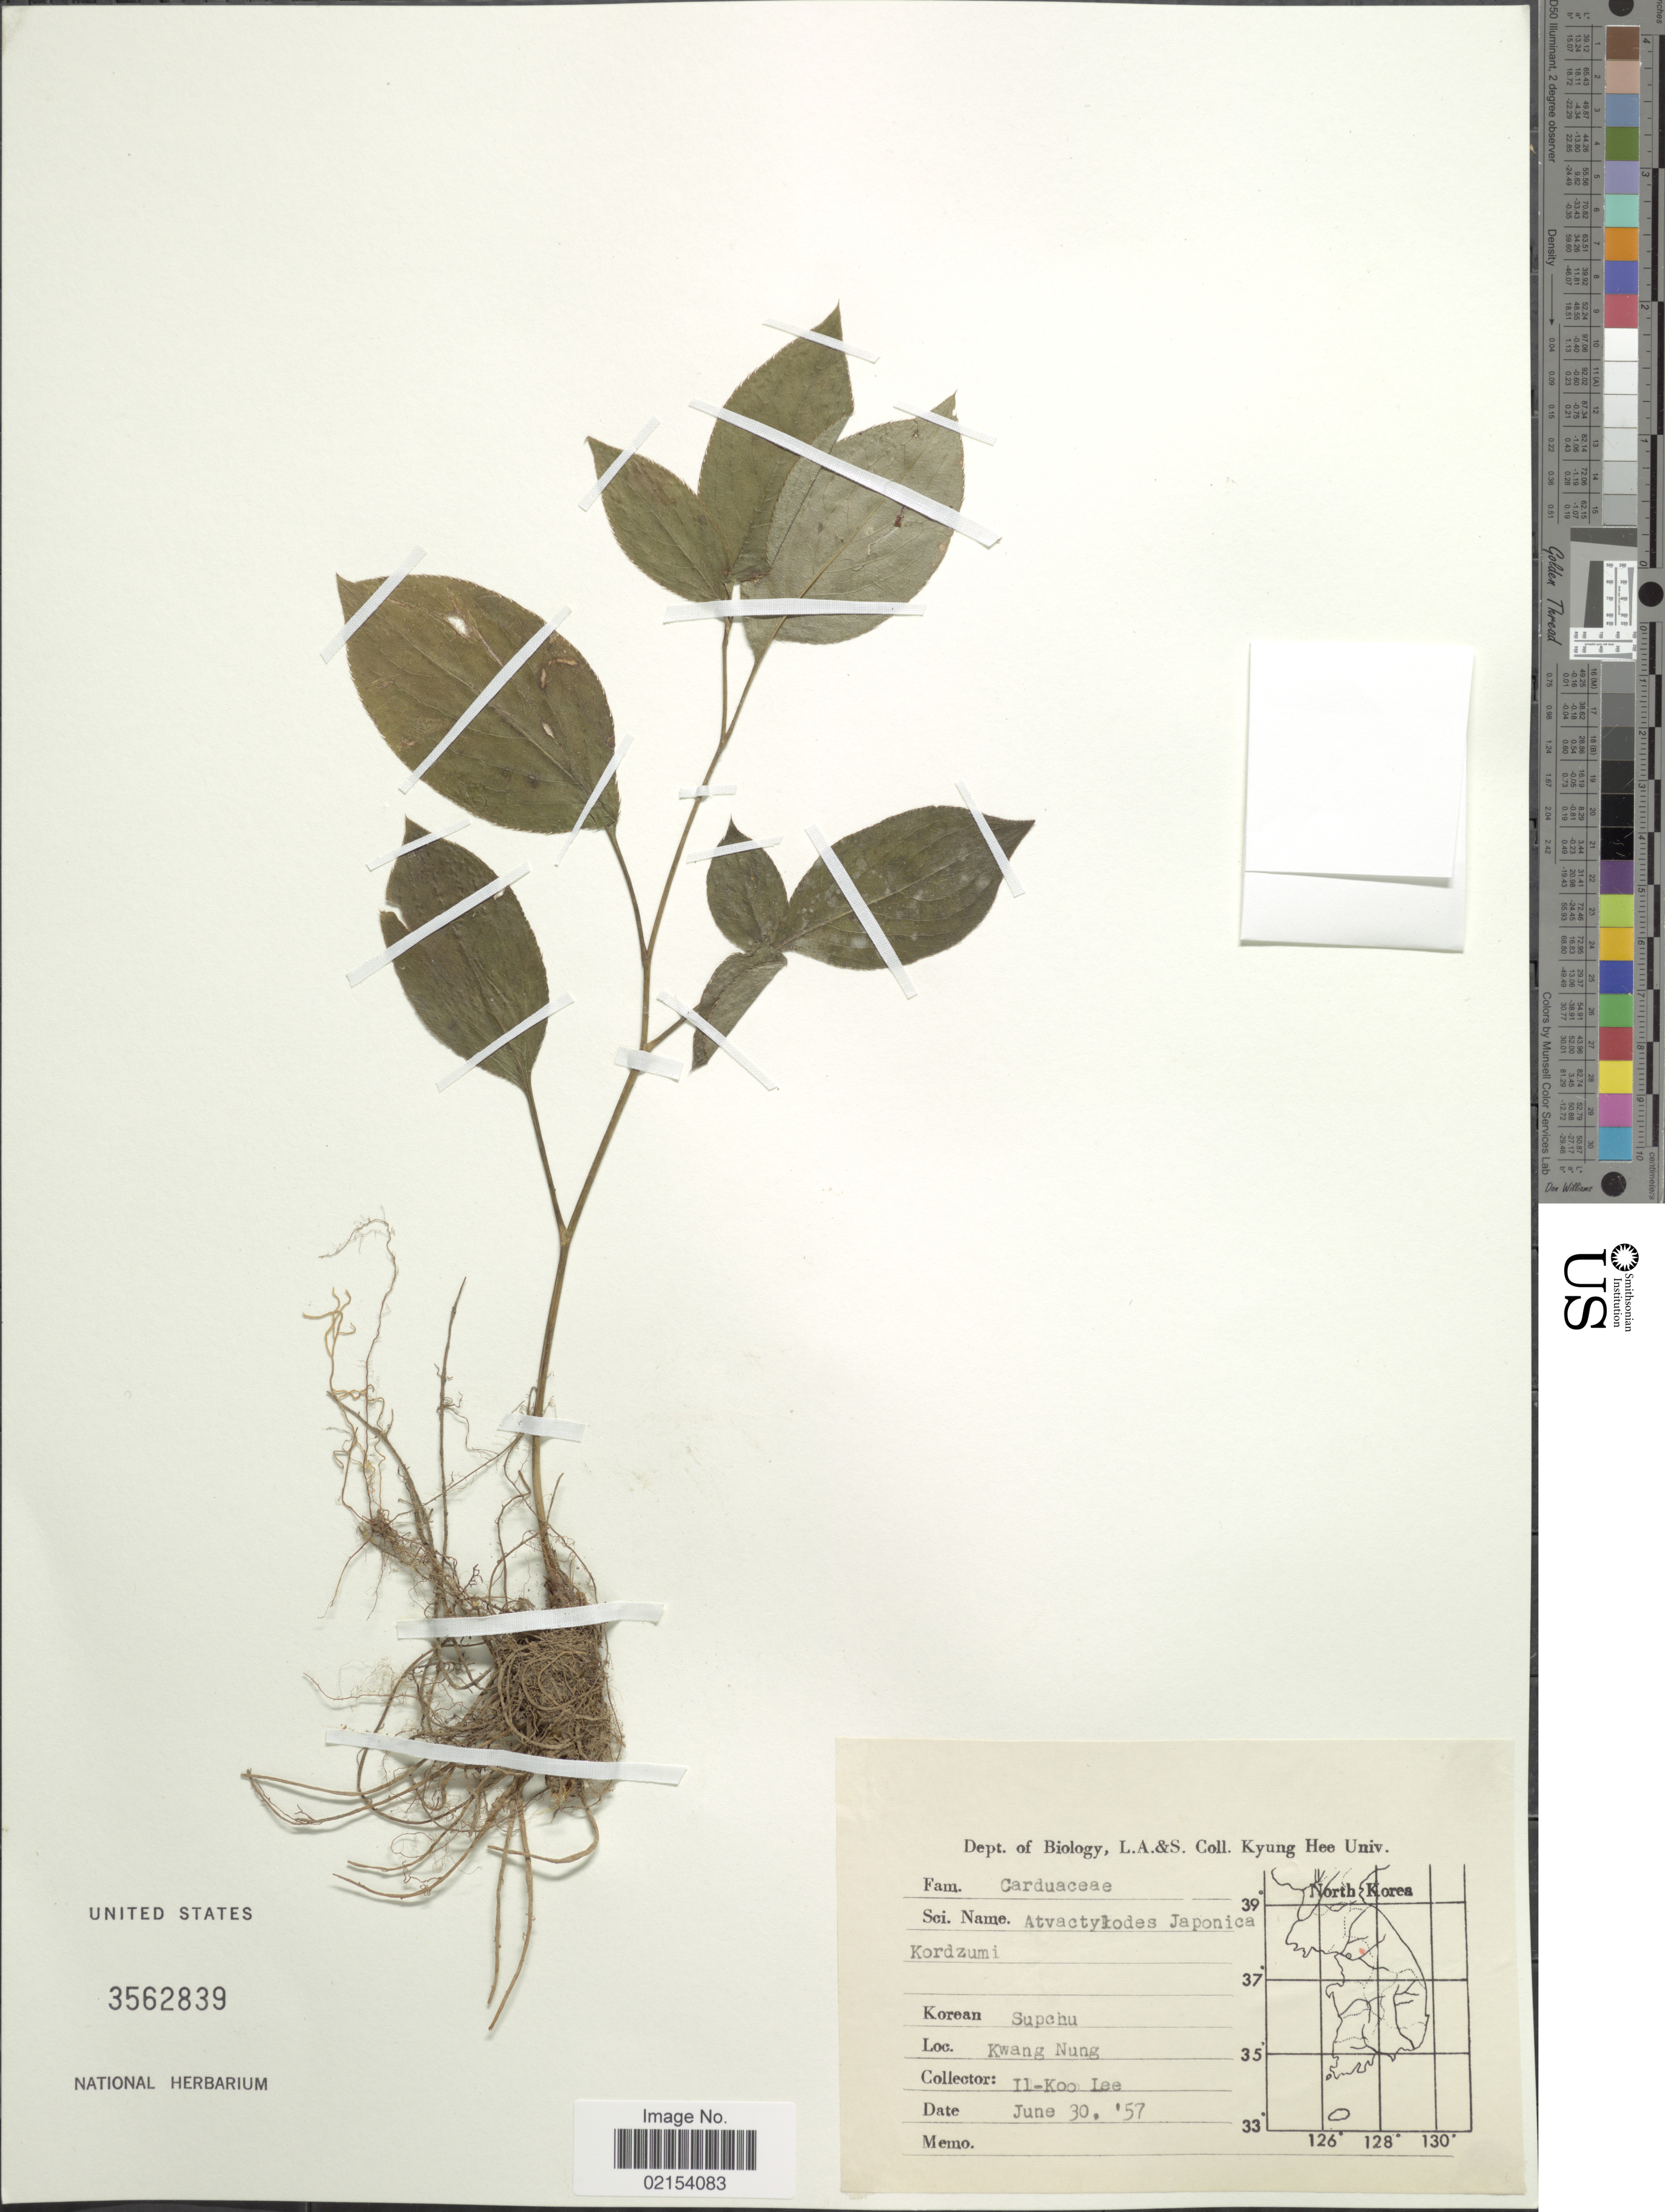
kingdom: Plantae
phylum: Tracheophyta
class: Magnoliopsida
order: Asterales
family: Asteraceae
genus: Atractylodes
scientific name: Atractylodes japonica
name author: Koidz. ex Kitam.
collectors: Il-Ko Lee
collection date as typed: Transcribed d/m/y: 30/6/57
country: South Korea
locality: Kwang Nung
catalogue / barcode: US 3562839